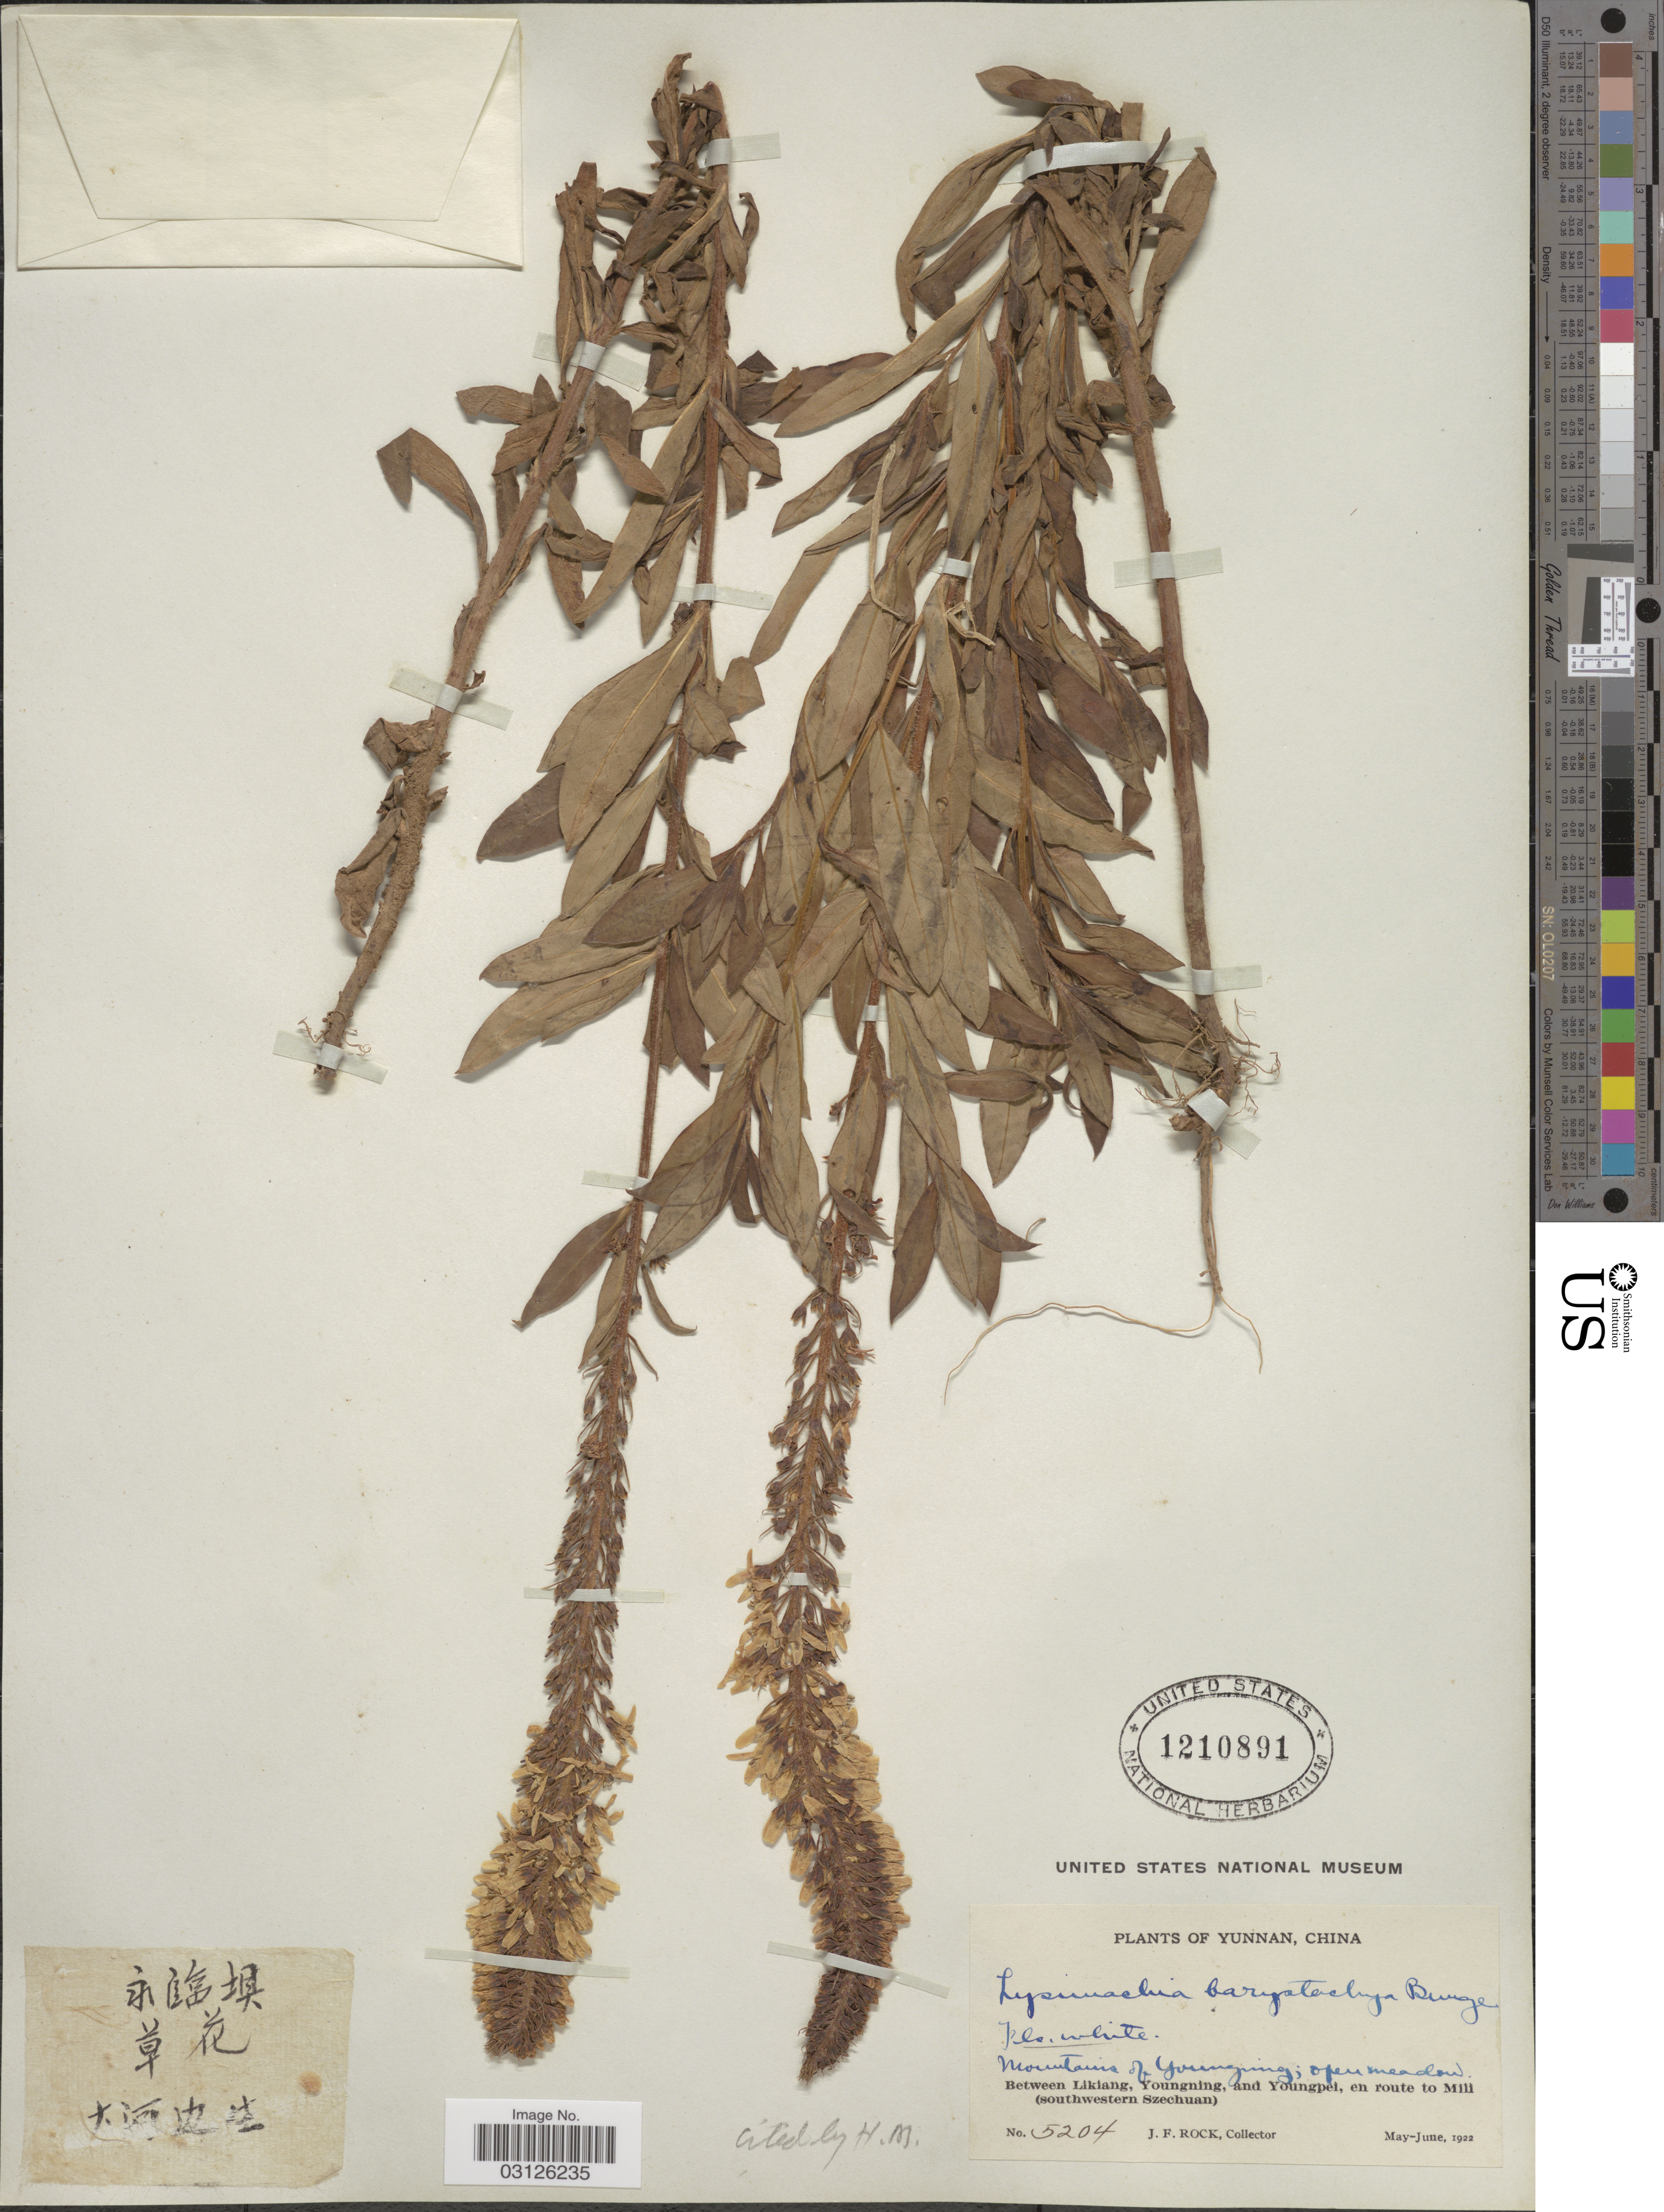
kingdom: Plantae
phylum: Tracheophyta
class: Magnoliopsida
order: Ericales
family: Primulaceae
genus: Lysimachia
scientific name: Lysimachia barystachys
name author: Bunge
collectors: J. Rock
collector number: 5204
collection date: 1922-05/1922-06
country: China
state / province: Yunnan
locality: Mountains of Youngning. Between Likiang, Youngning, and Youngpei, en route to Mili (southwestern Szechuan).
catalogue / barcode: US 1210891